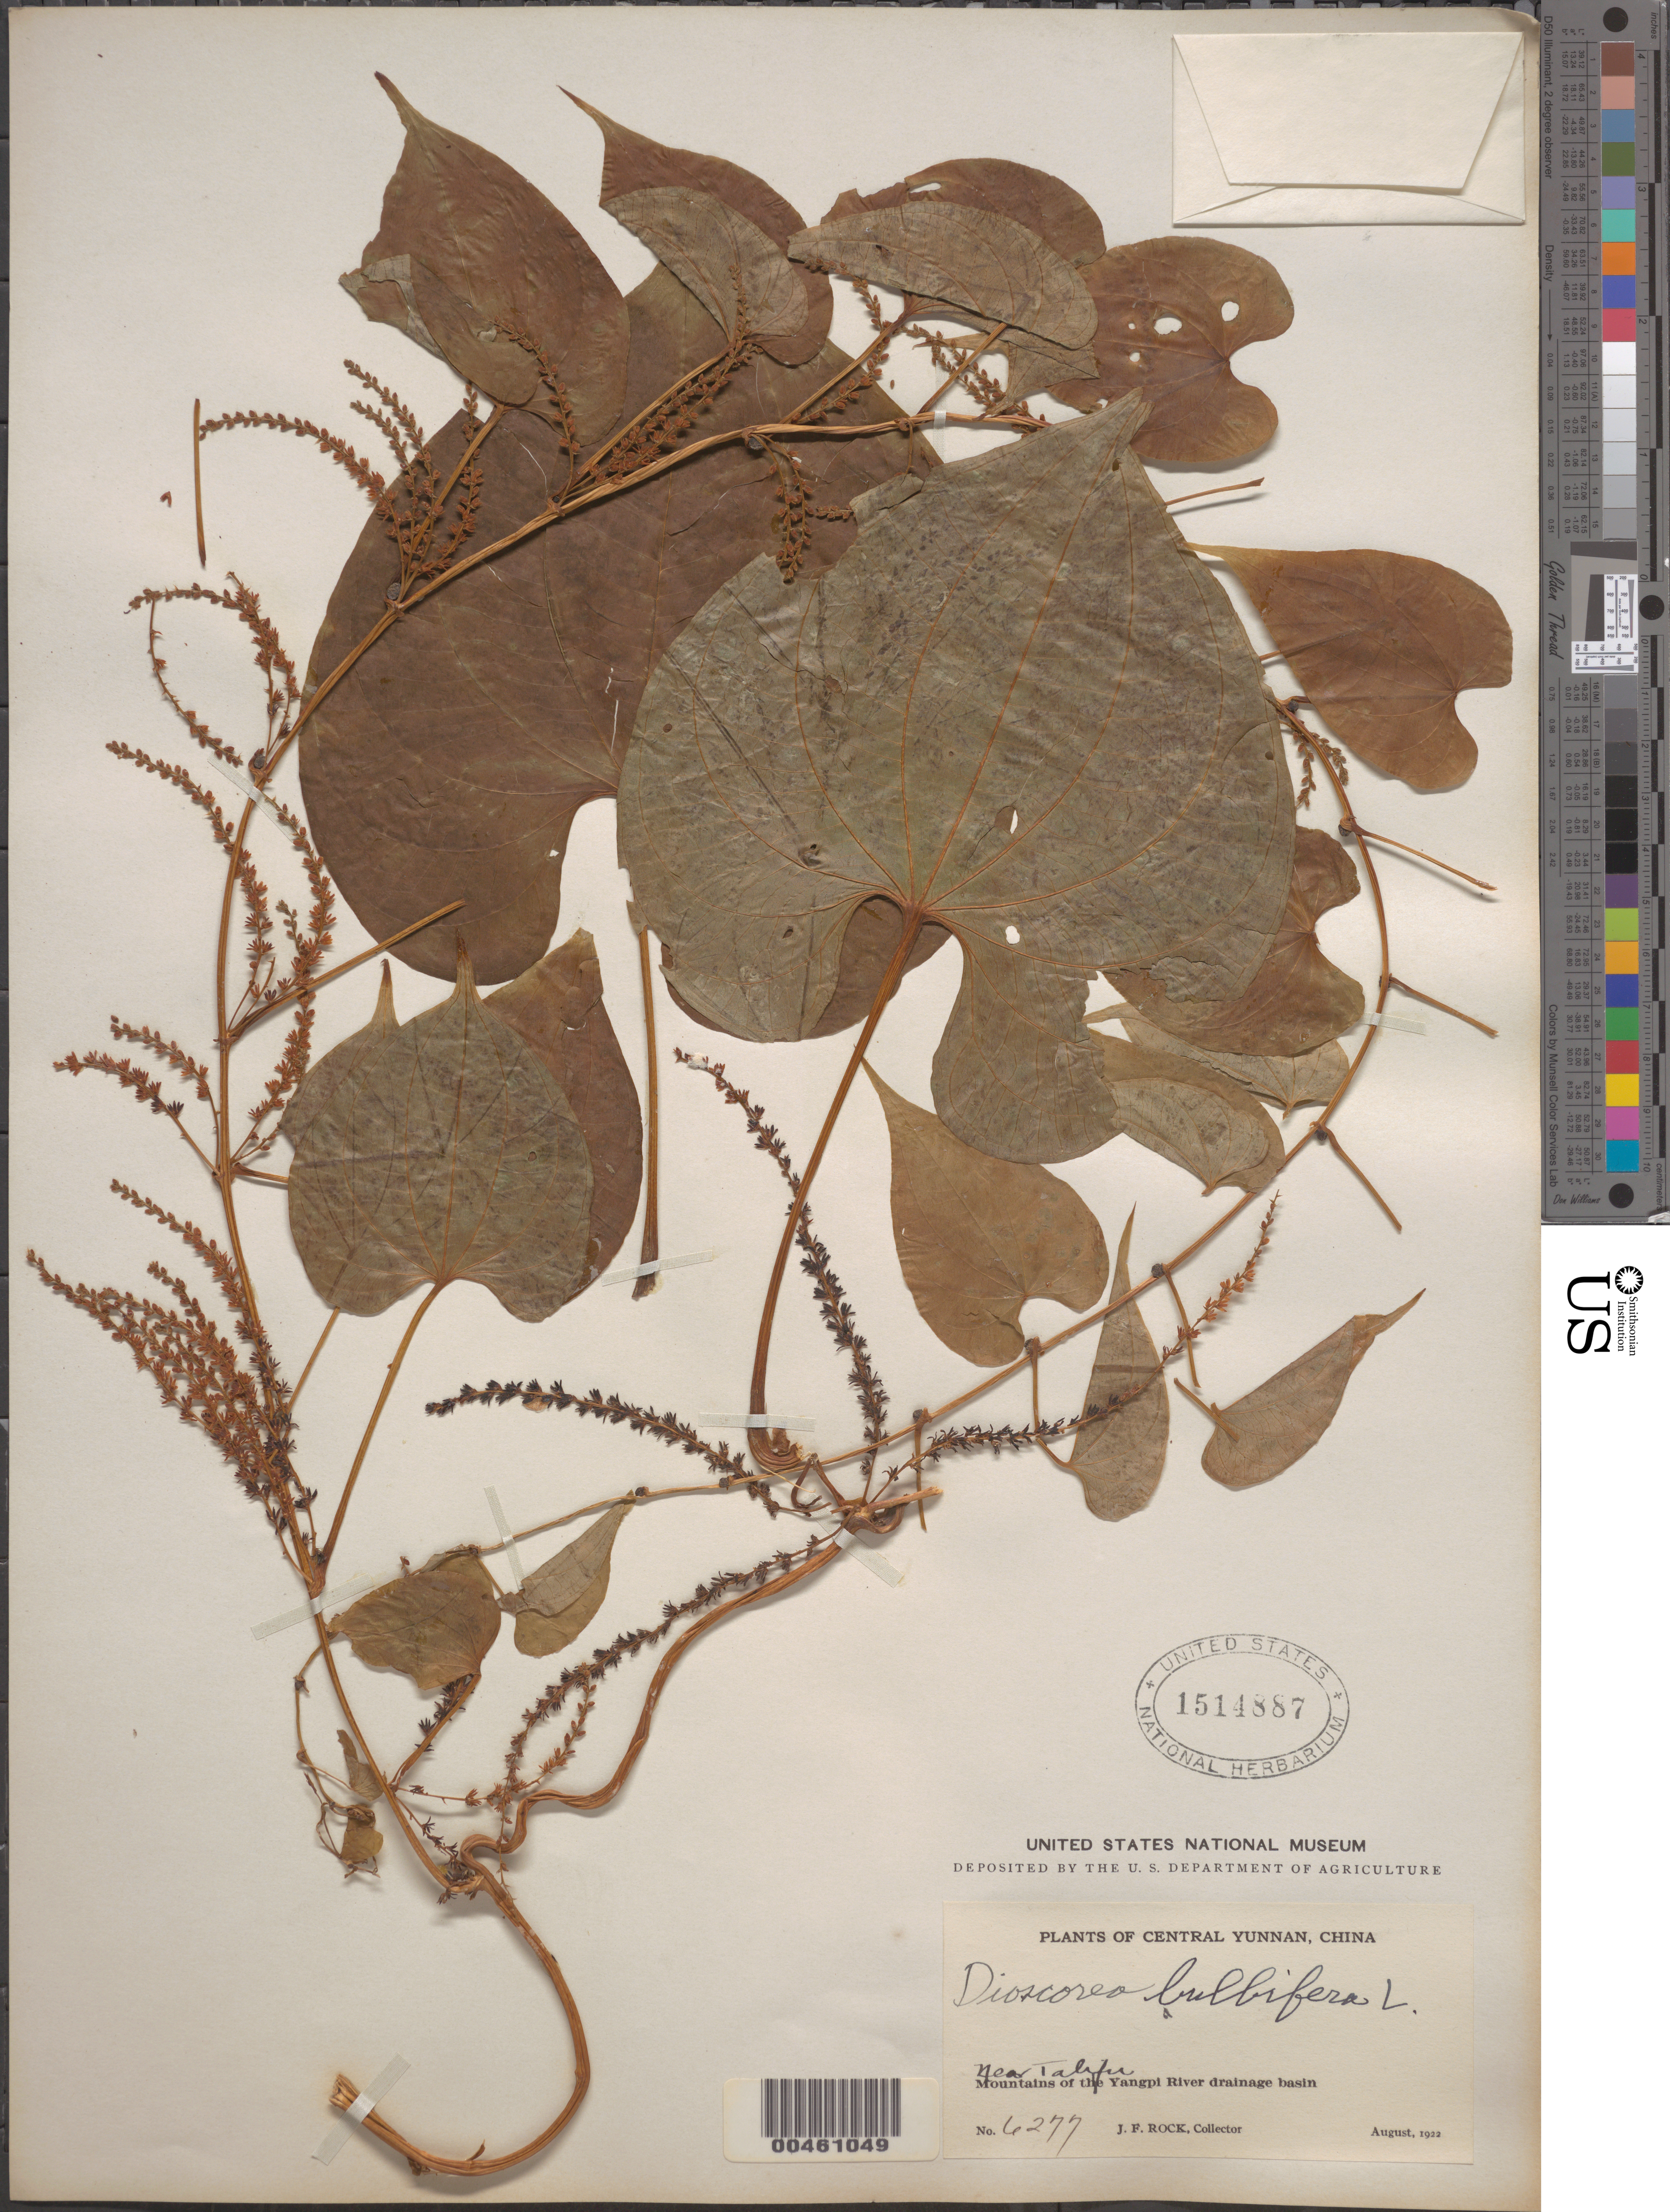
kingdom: Plantae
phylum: Tracheophyta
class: Liliopsida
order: Dioscoreales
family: Dioscoreaceae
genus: Dioscorea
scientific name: Dioscorea bulbifera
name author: L.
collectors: J. F. Rock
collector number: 4277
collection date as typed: Aug 1922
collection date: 1922-08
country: China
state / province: Yunnan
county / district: Dali Bai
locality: Mountains of the Yangpi River drainage basin, Talifu District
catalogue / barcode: US 1514887